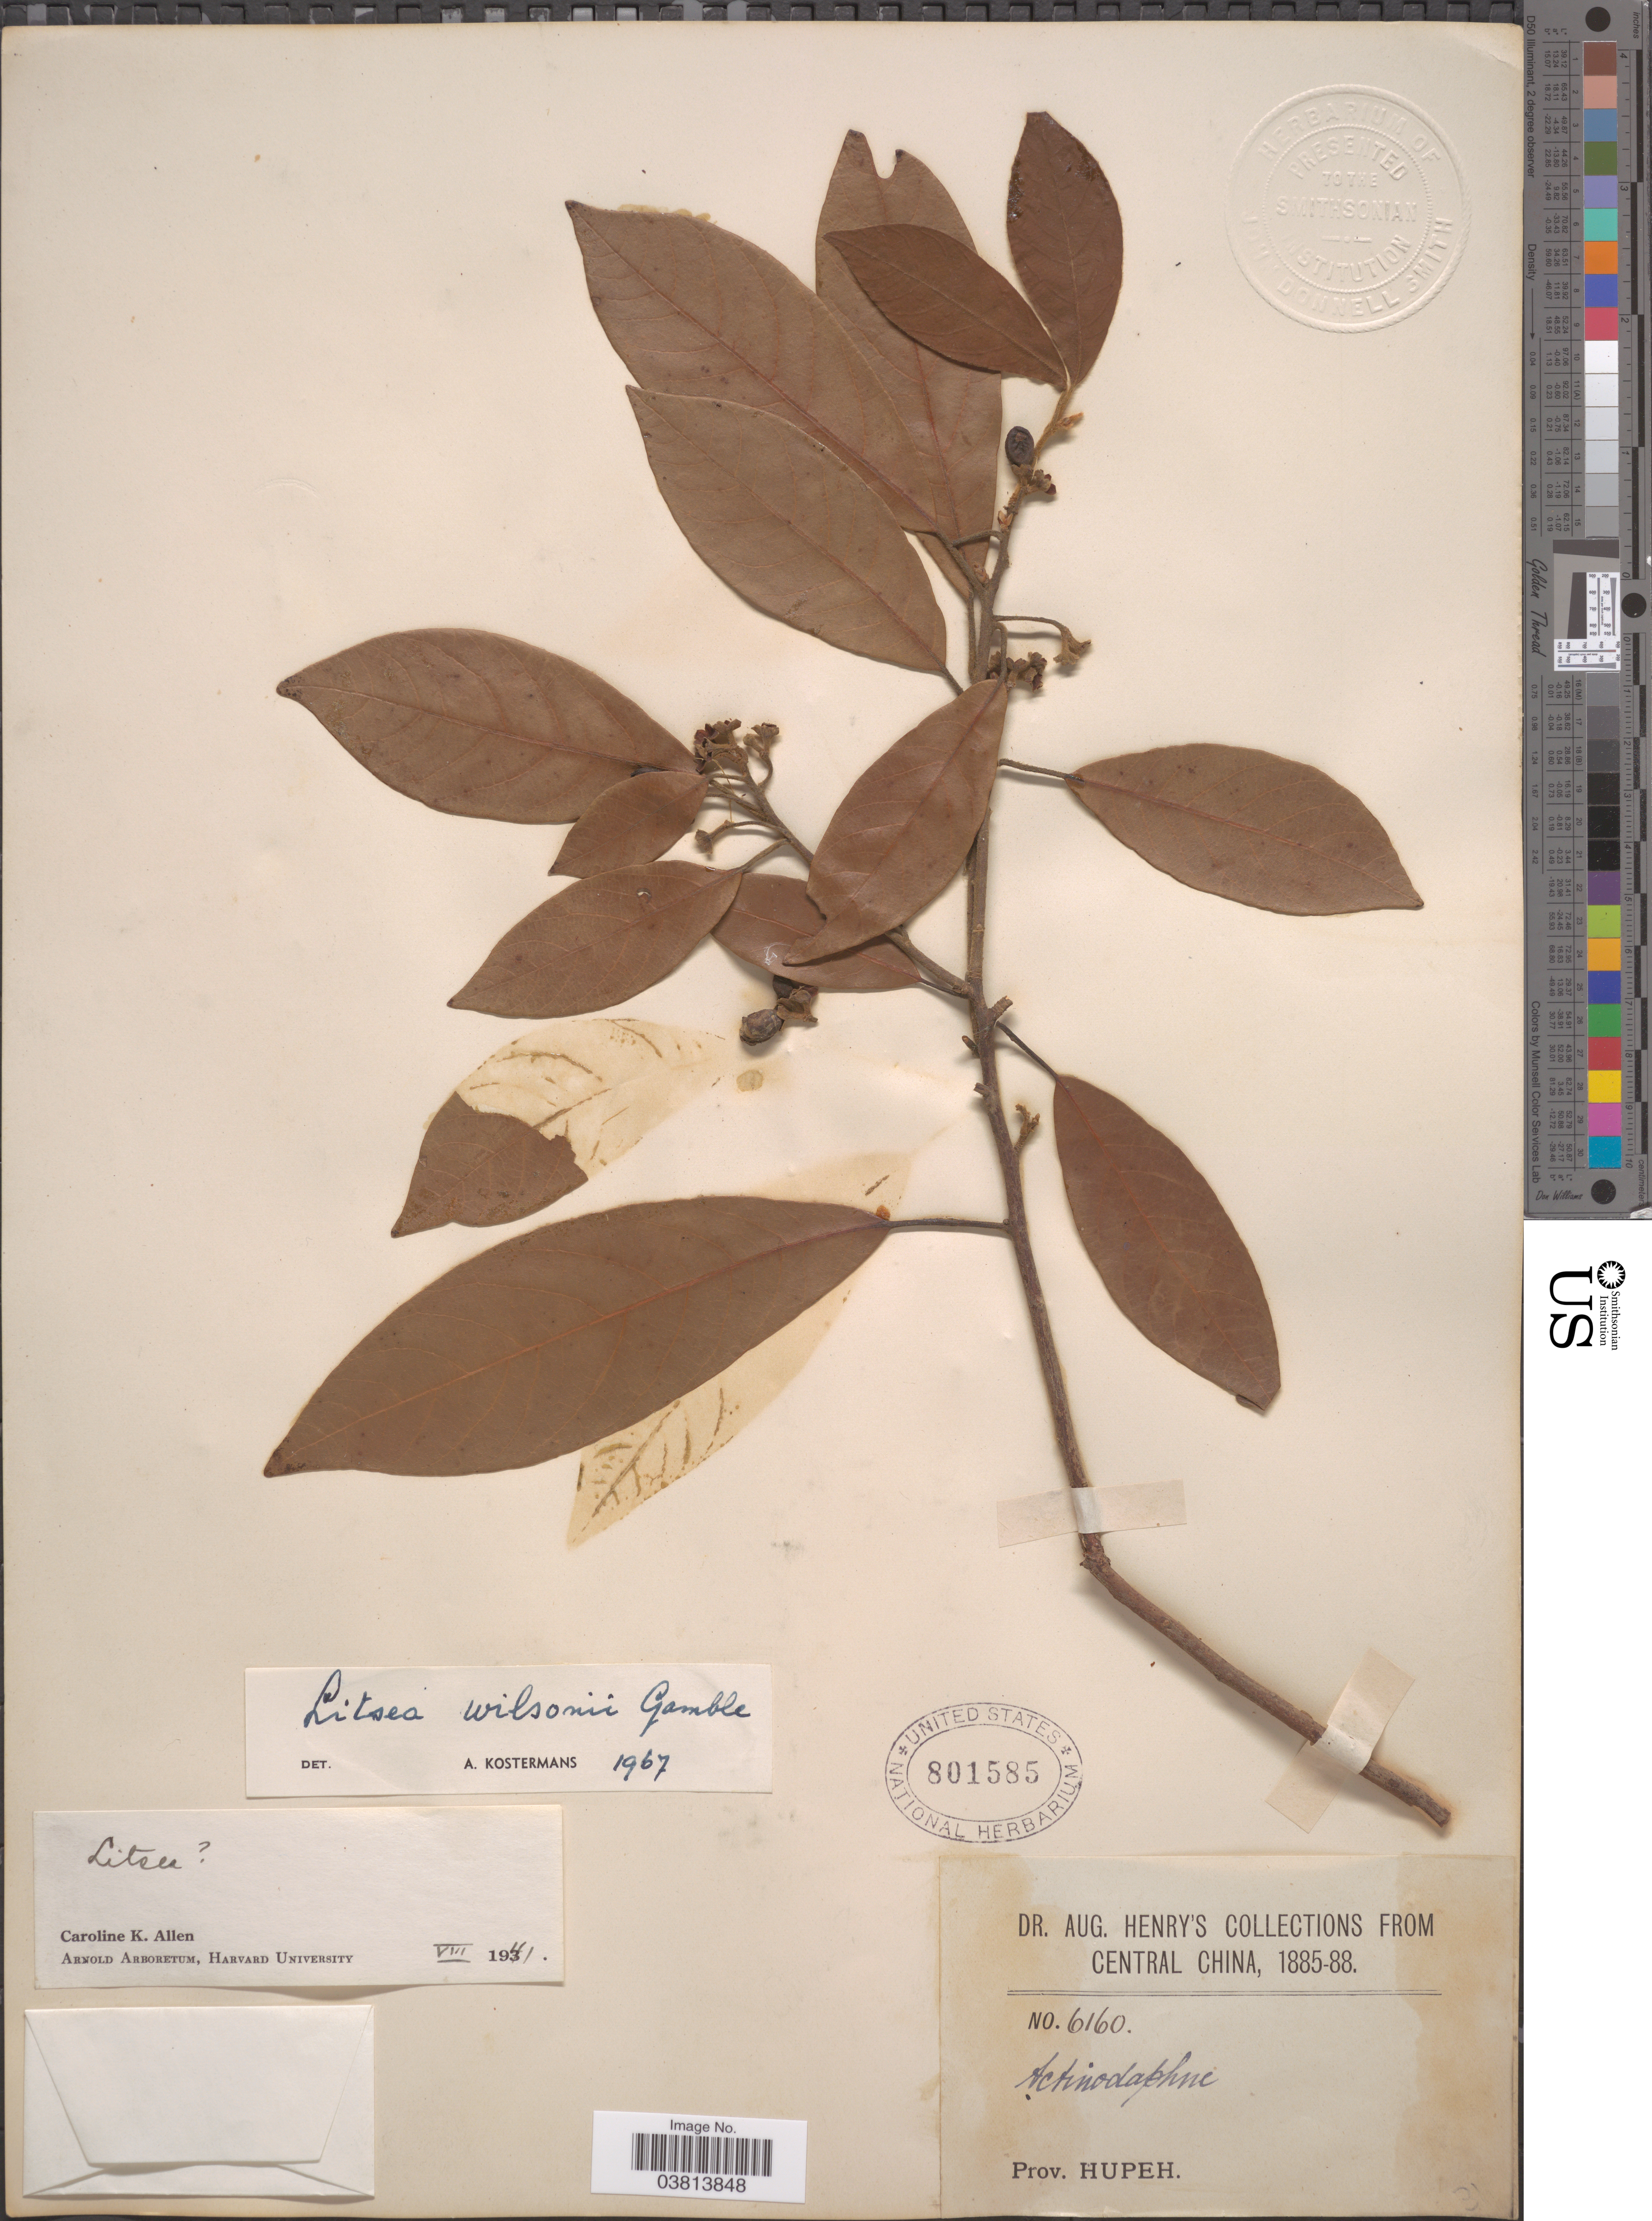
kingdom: Plantae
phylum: Tracheophyta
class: Magnoliopsida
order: Laurales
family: Lauraceae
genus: Litsea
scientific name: Litsea wilsonii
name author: Gamble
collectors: A. Henry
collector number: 6160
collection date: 1885/1888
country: China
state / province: Hubei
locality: Central China. Prov. Hupeh.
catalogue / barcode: US 801585